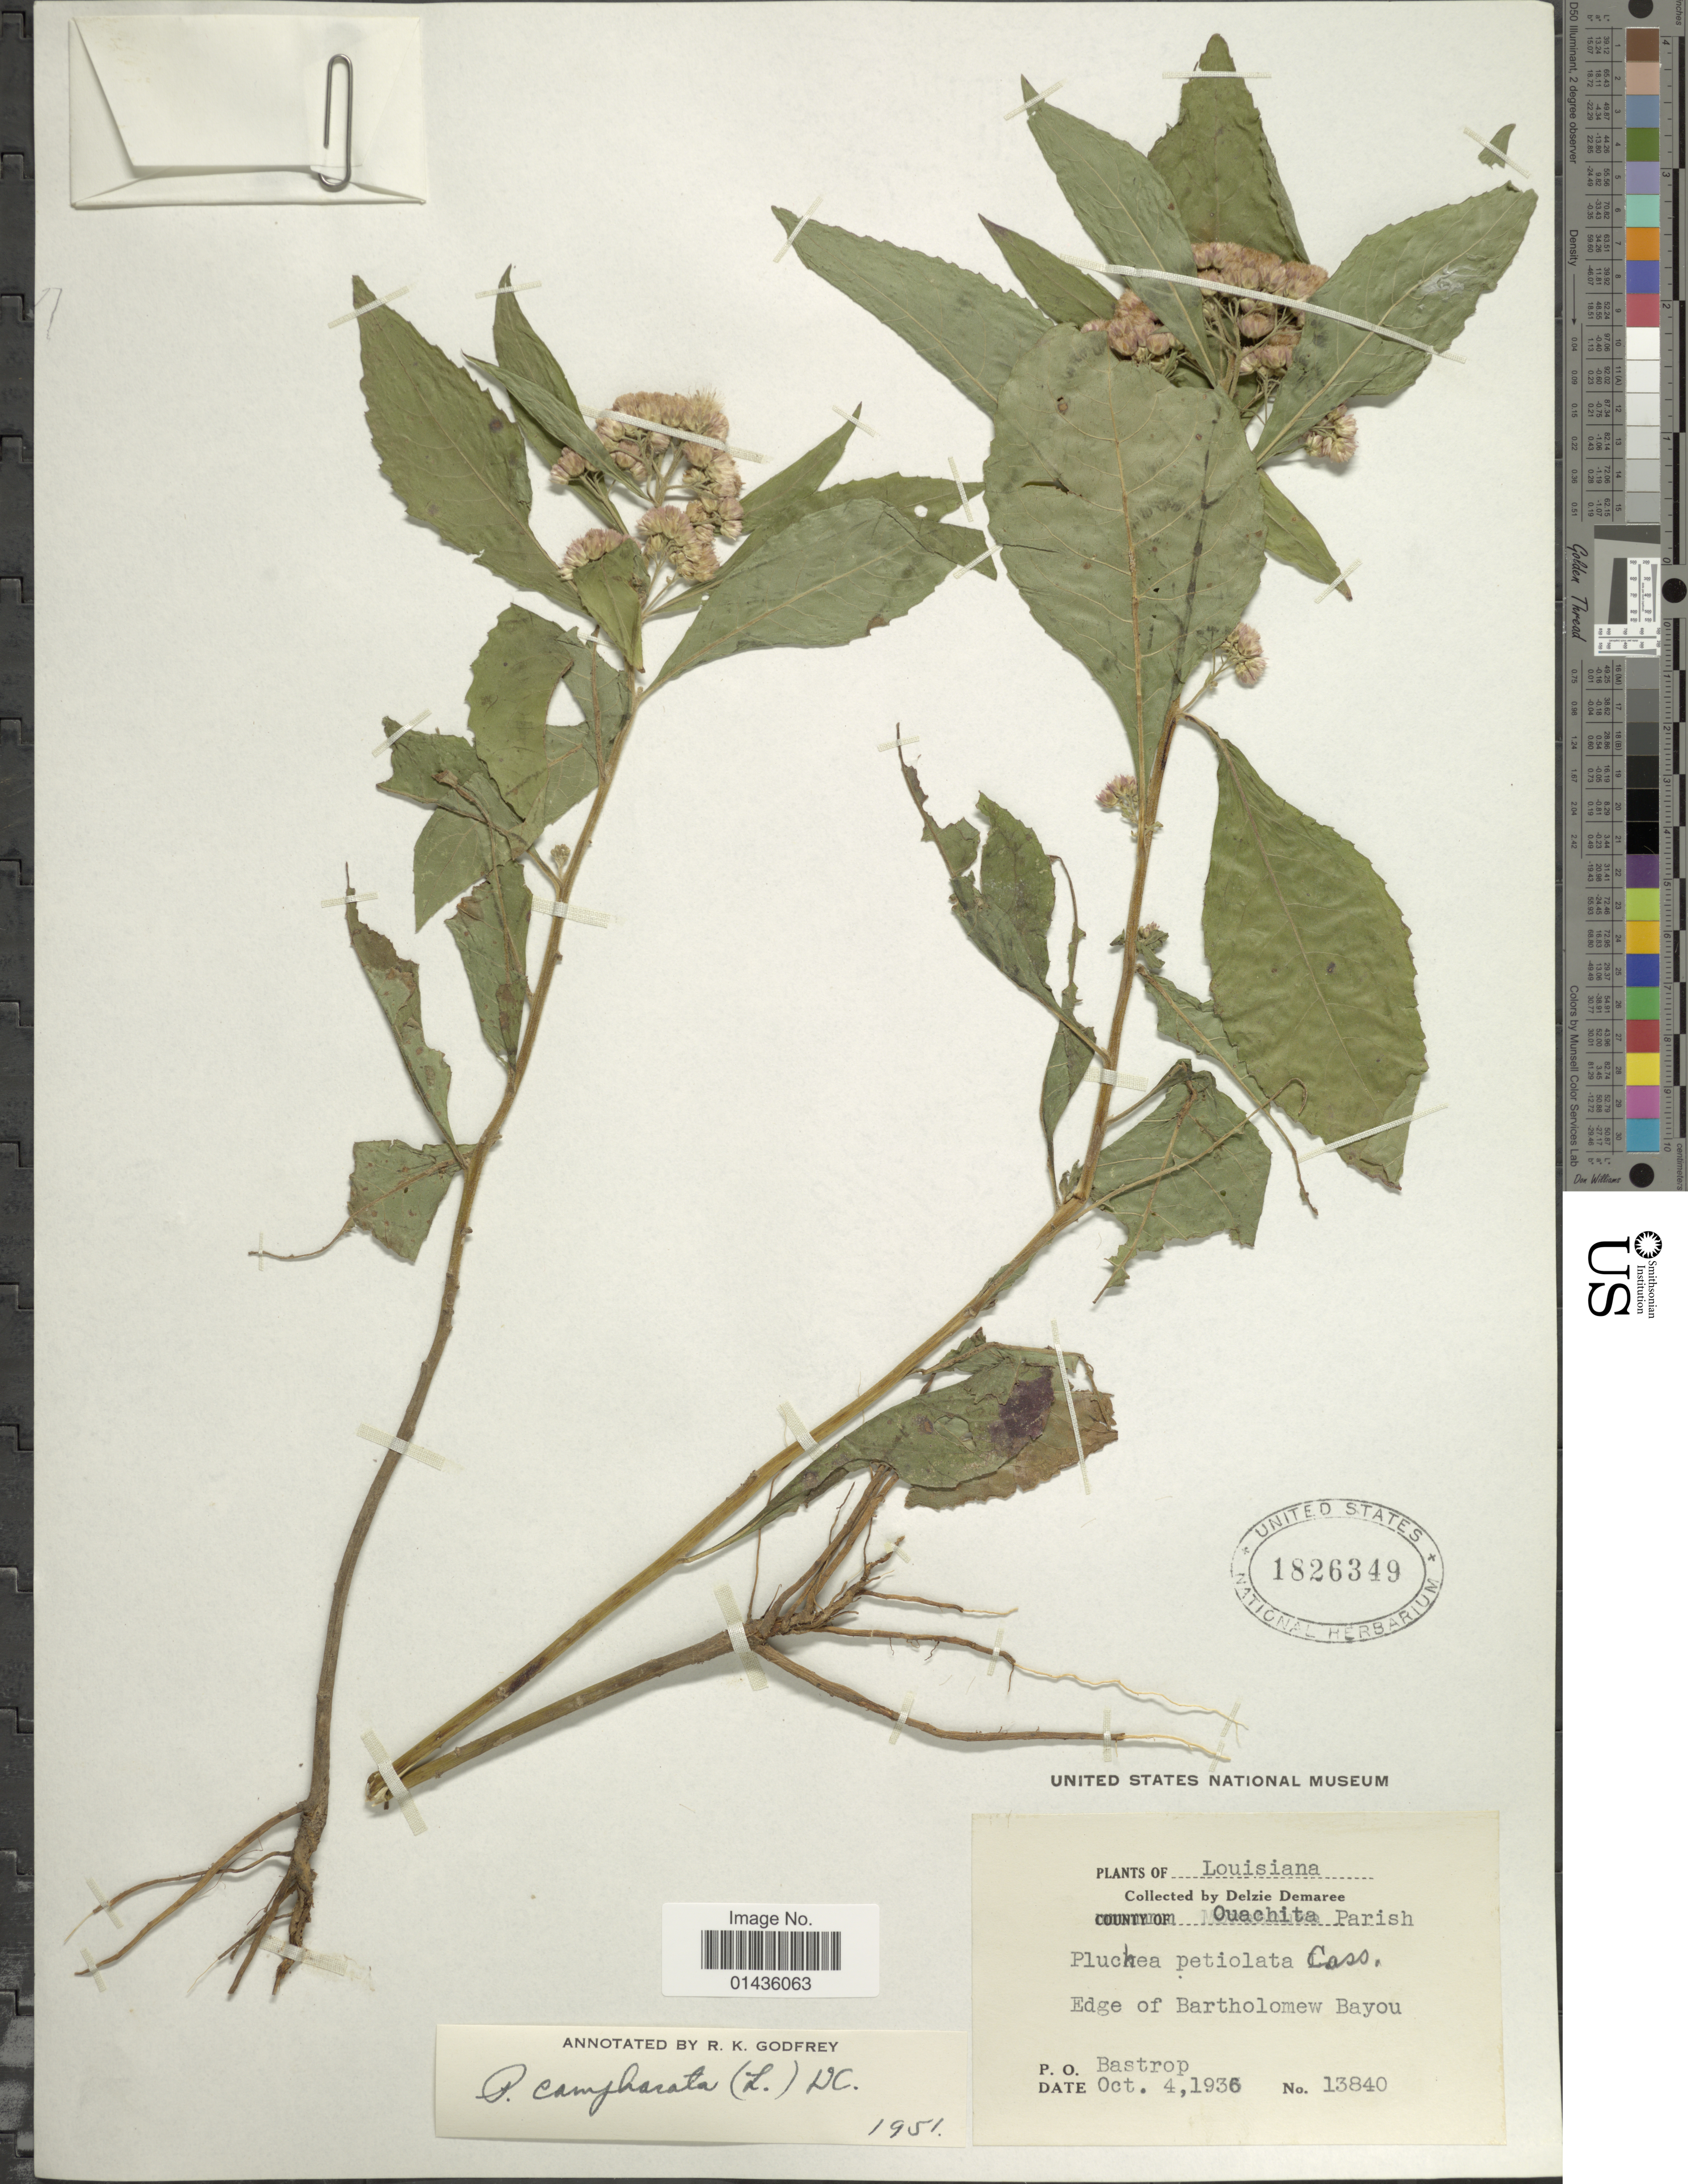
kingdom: Plantae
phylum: Tracheophyta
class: Magnoliopsida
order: Asterales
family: Asteraceae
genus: Pluchea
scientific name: Pluchea camphorata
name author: (L.) DC.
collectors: D. Demaree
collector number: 13840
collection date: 1936-10-04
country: United States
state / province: Louisiana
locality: Ouachita Parish, edge of Bartholomew Bayou, P. O. Bastrop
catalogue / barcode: US 1826349